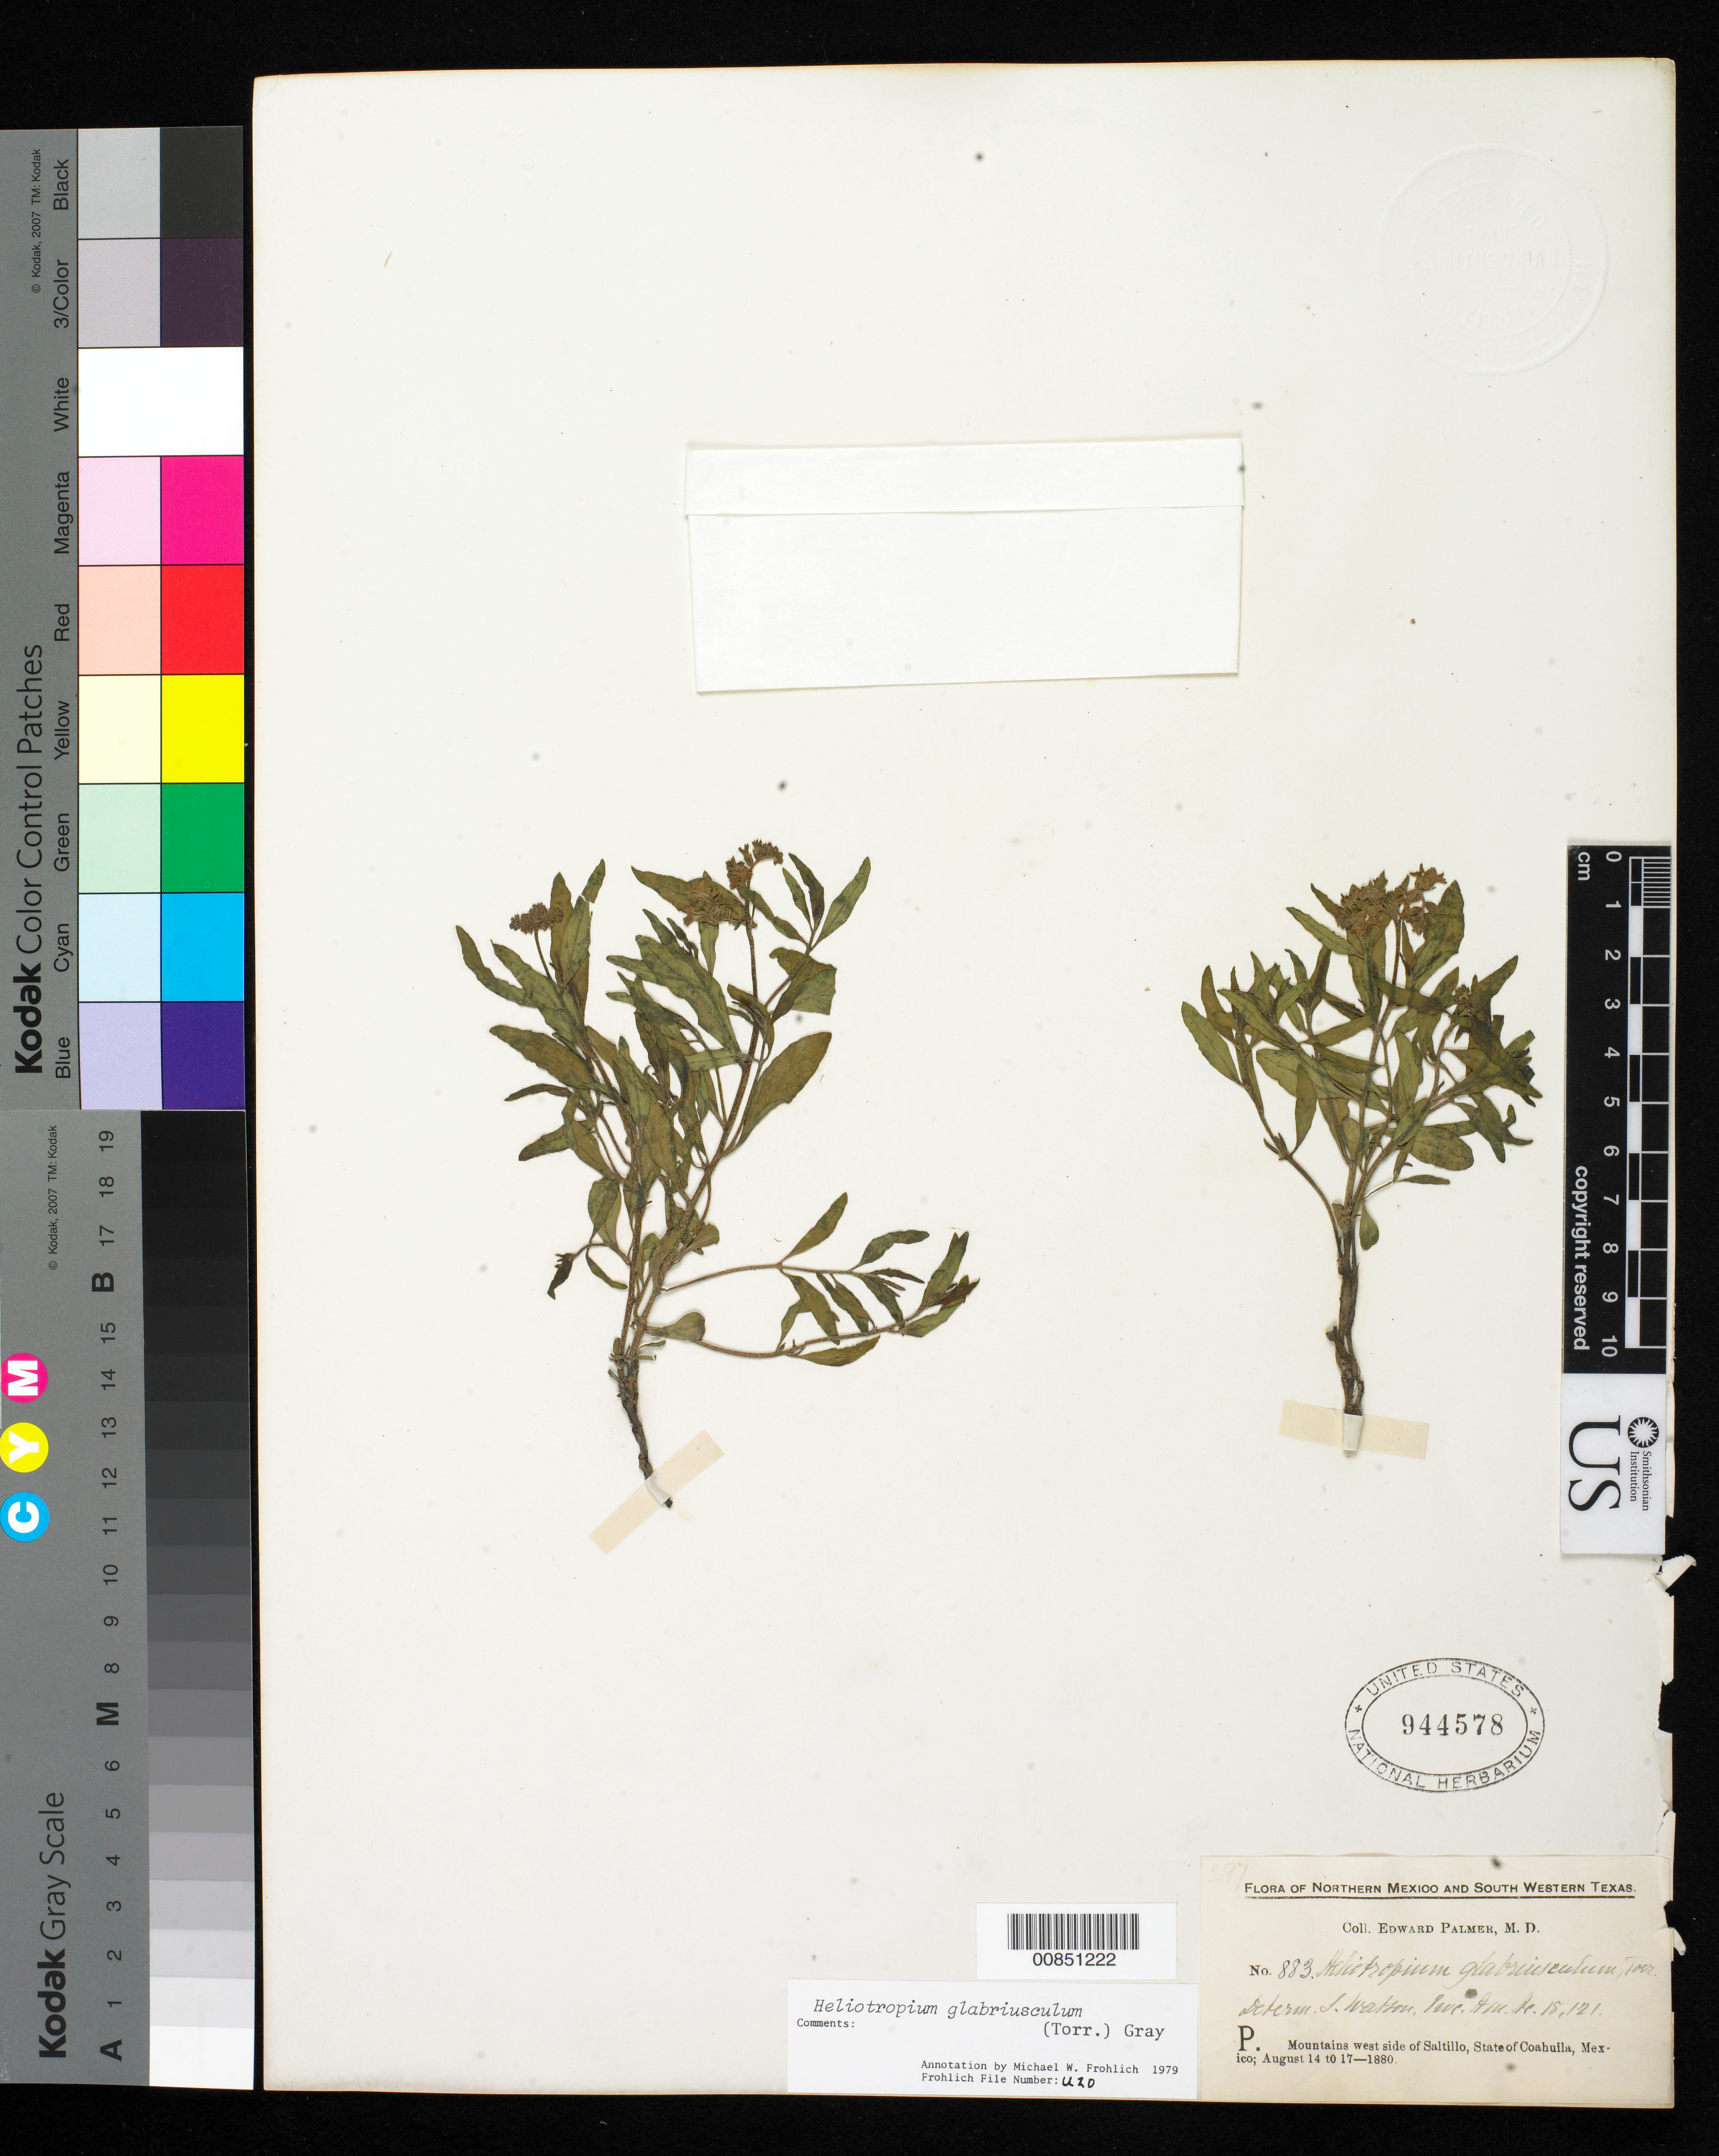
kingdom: Plantae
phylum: Tracheophyta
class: Magnoliopsida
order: Boraginales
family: Heliotropiaceae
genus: Heliotropium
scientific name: Heliotropium glabriusculum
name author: (Torr.) A. Gray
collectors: E. Palmer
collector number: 883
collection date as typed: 14 Aug 1880 to 17 Aug 1880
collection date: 1880-08-14/1880-08-17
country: Mexico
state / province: Coahuila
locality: P. Mountains west side of Saltillo, Coahuila.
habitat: Mountains.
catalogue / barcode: US 944578